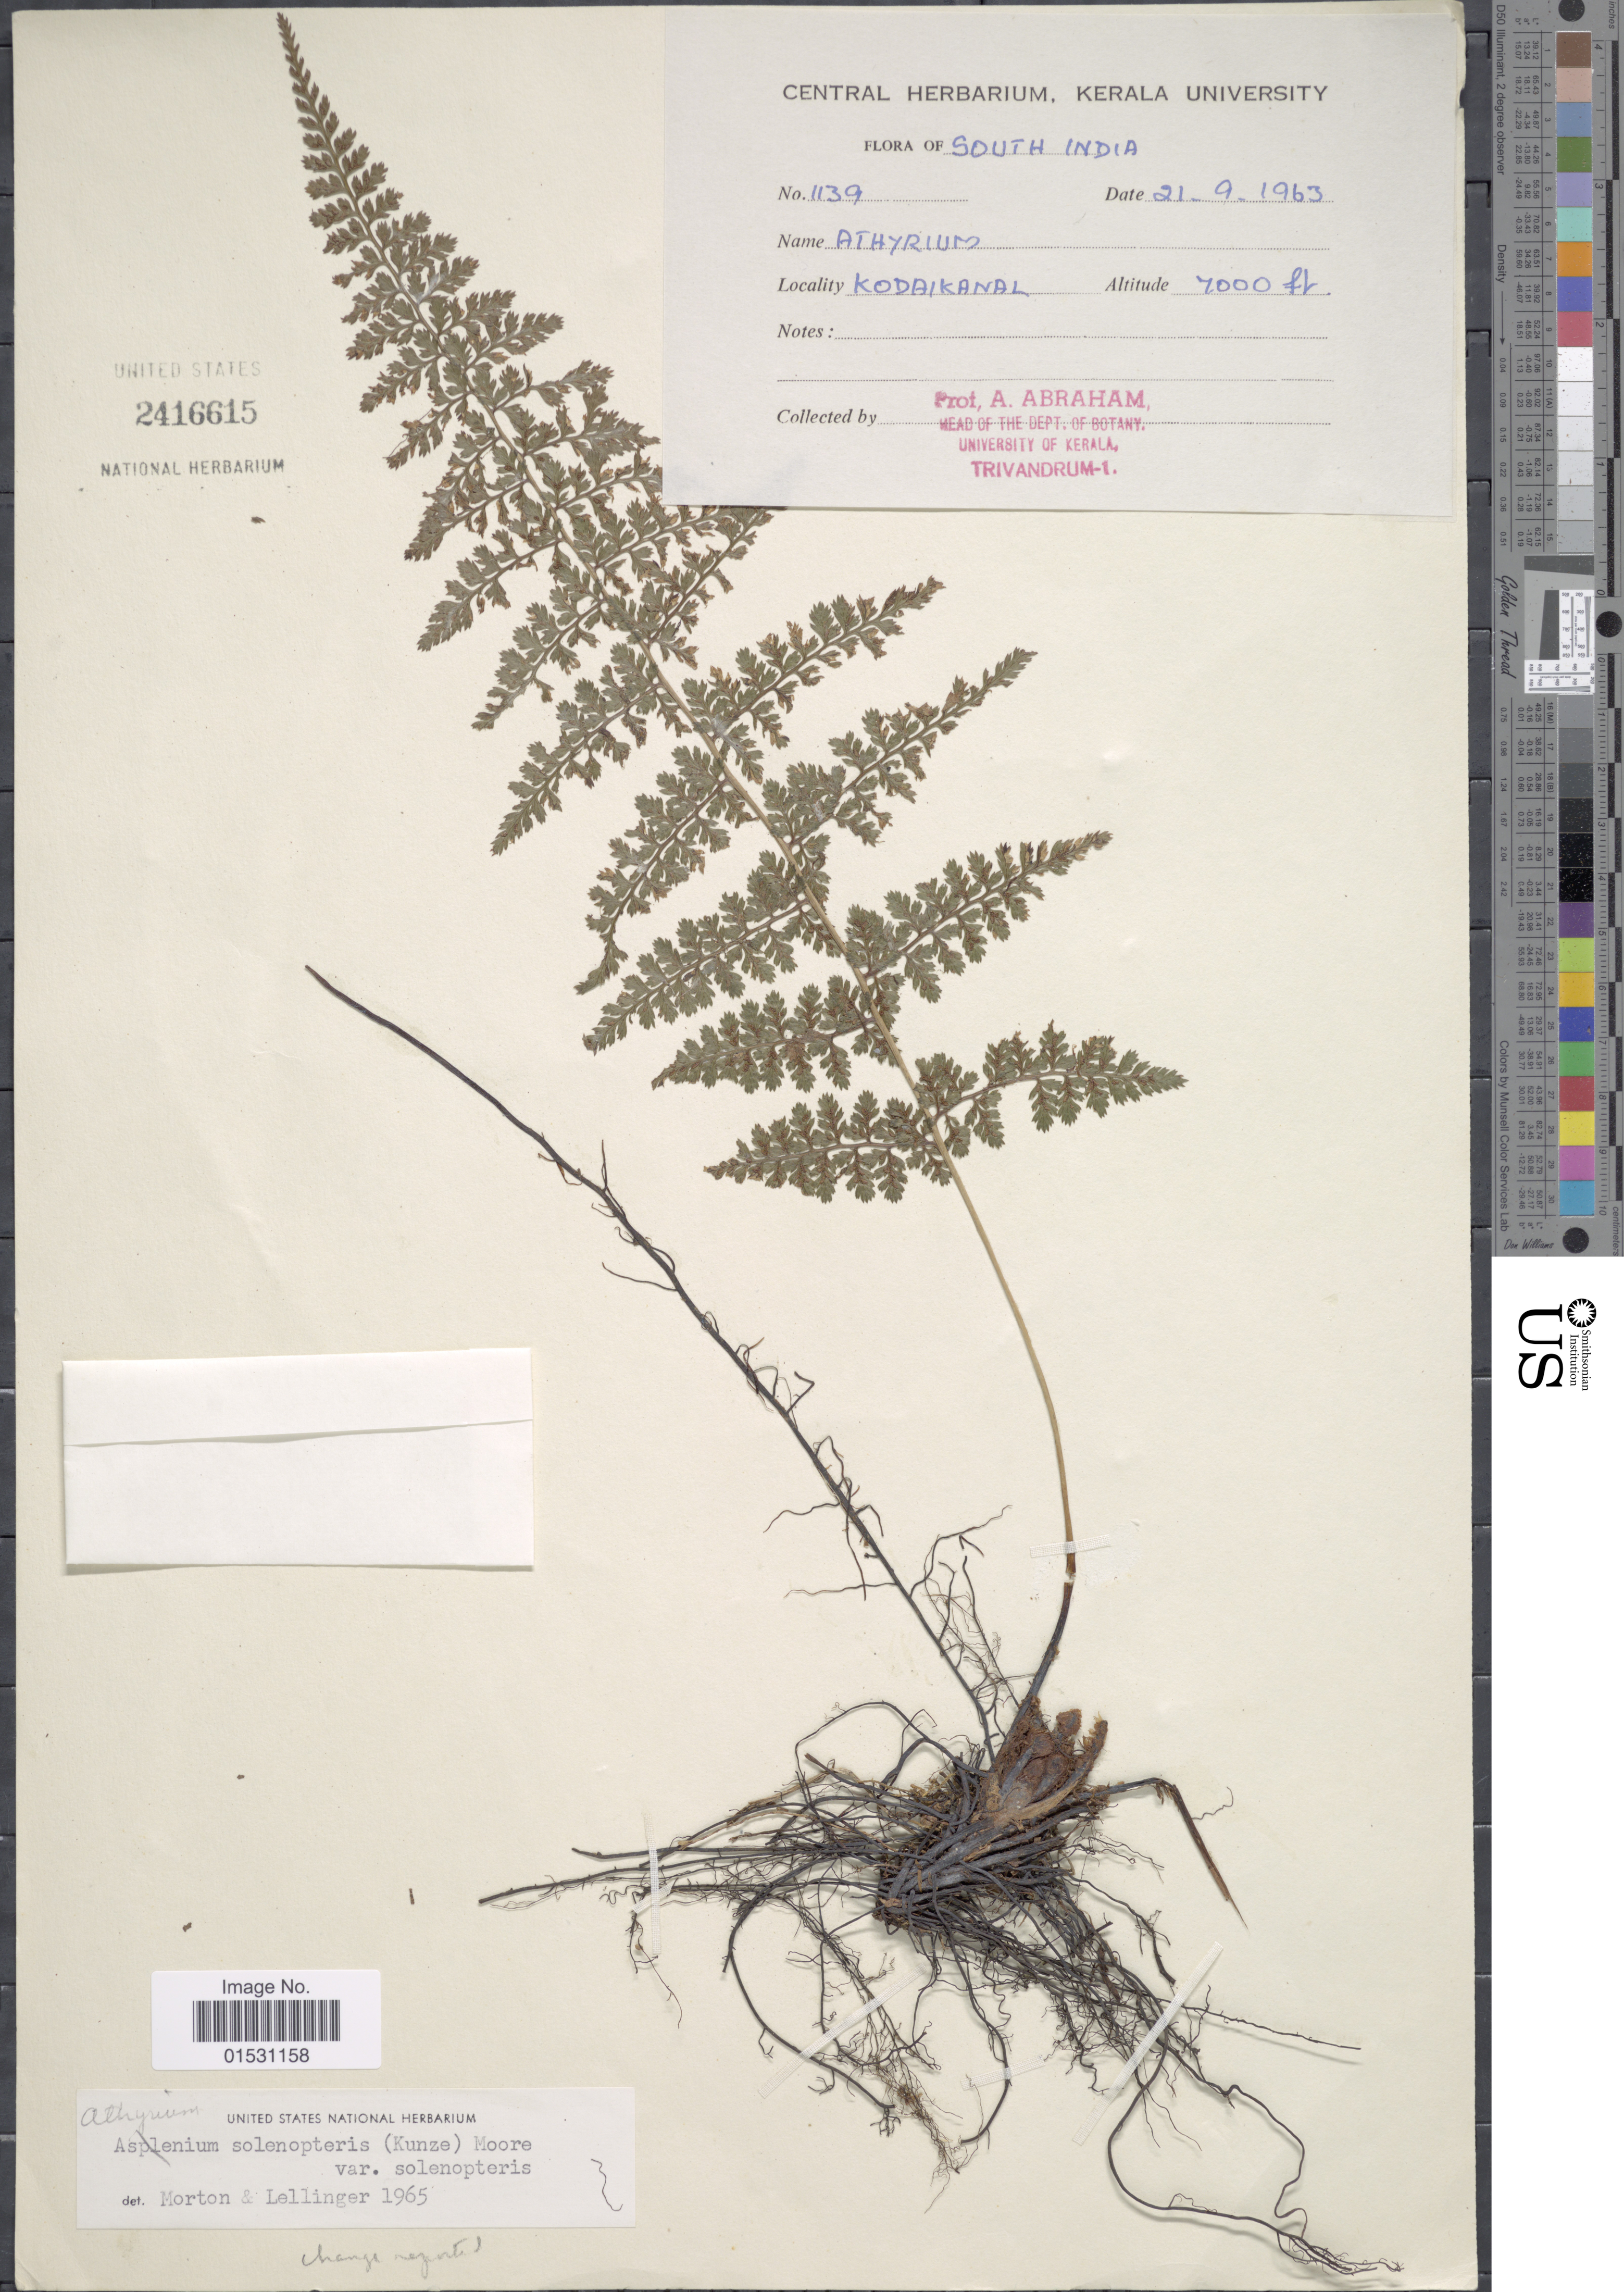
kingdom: Plantae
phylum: Tracheophyta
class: Polypodiopsida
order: Polypodiales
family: Athyriaceae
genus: Athyrium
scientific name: Athyrium solenopteris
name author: (Kunze) T. Moore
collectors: A. Abraham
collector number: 1139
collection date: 1963-09-21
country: India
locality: South India. Kodaikanal.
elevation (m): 2134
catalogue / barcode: US 2416615